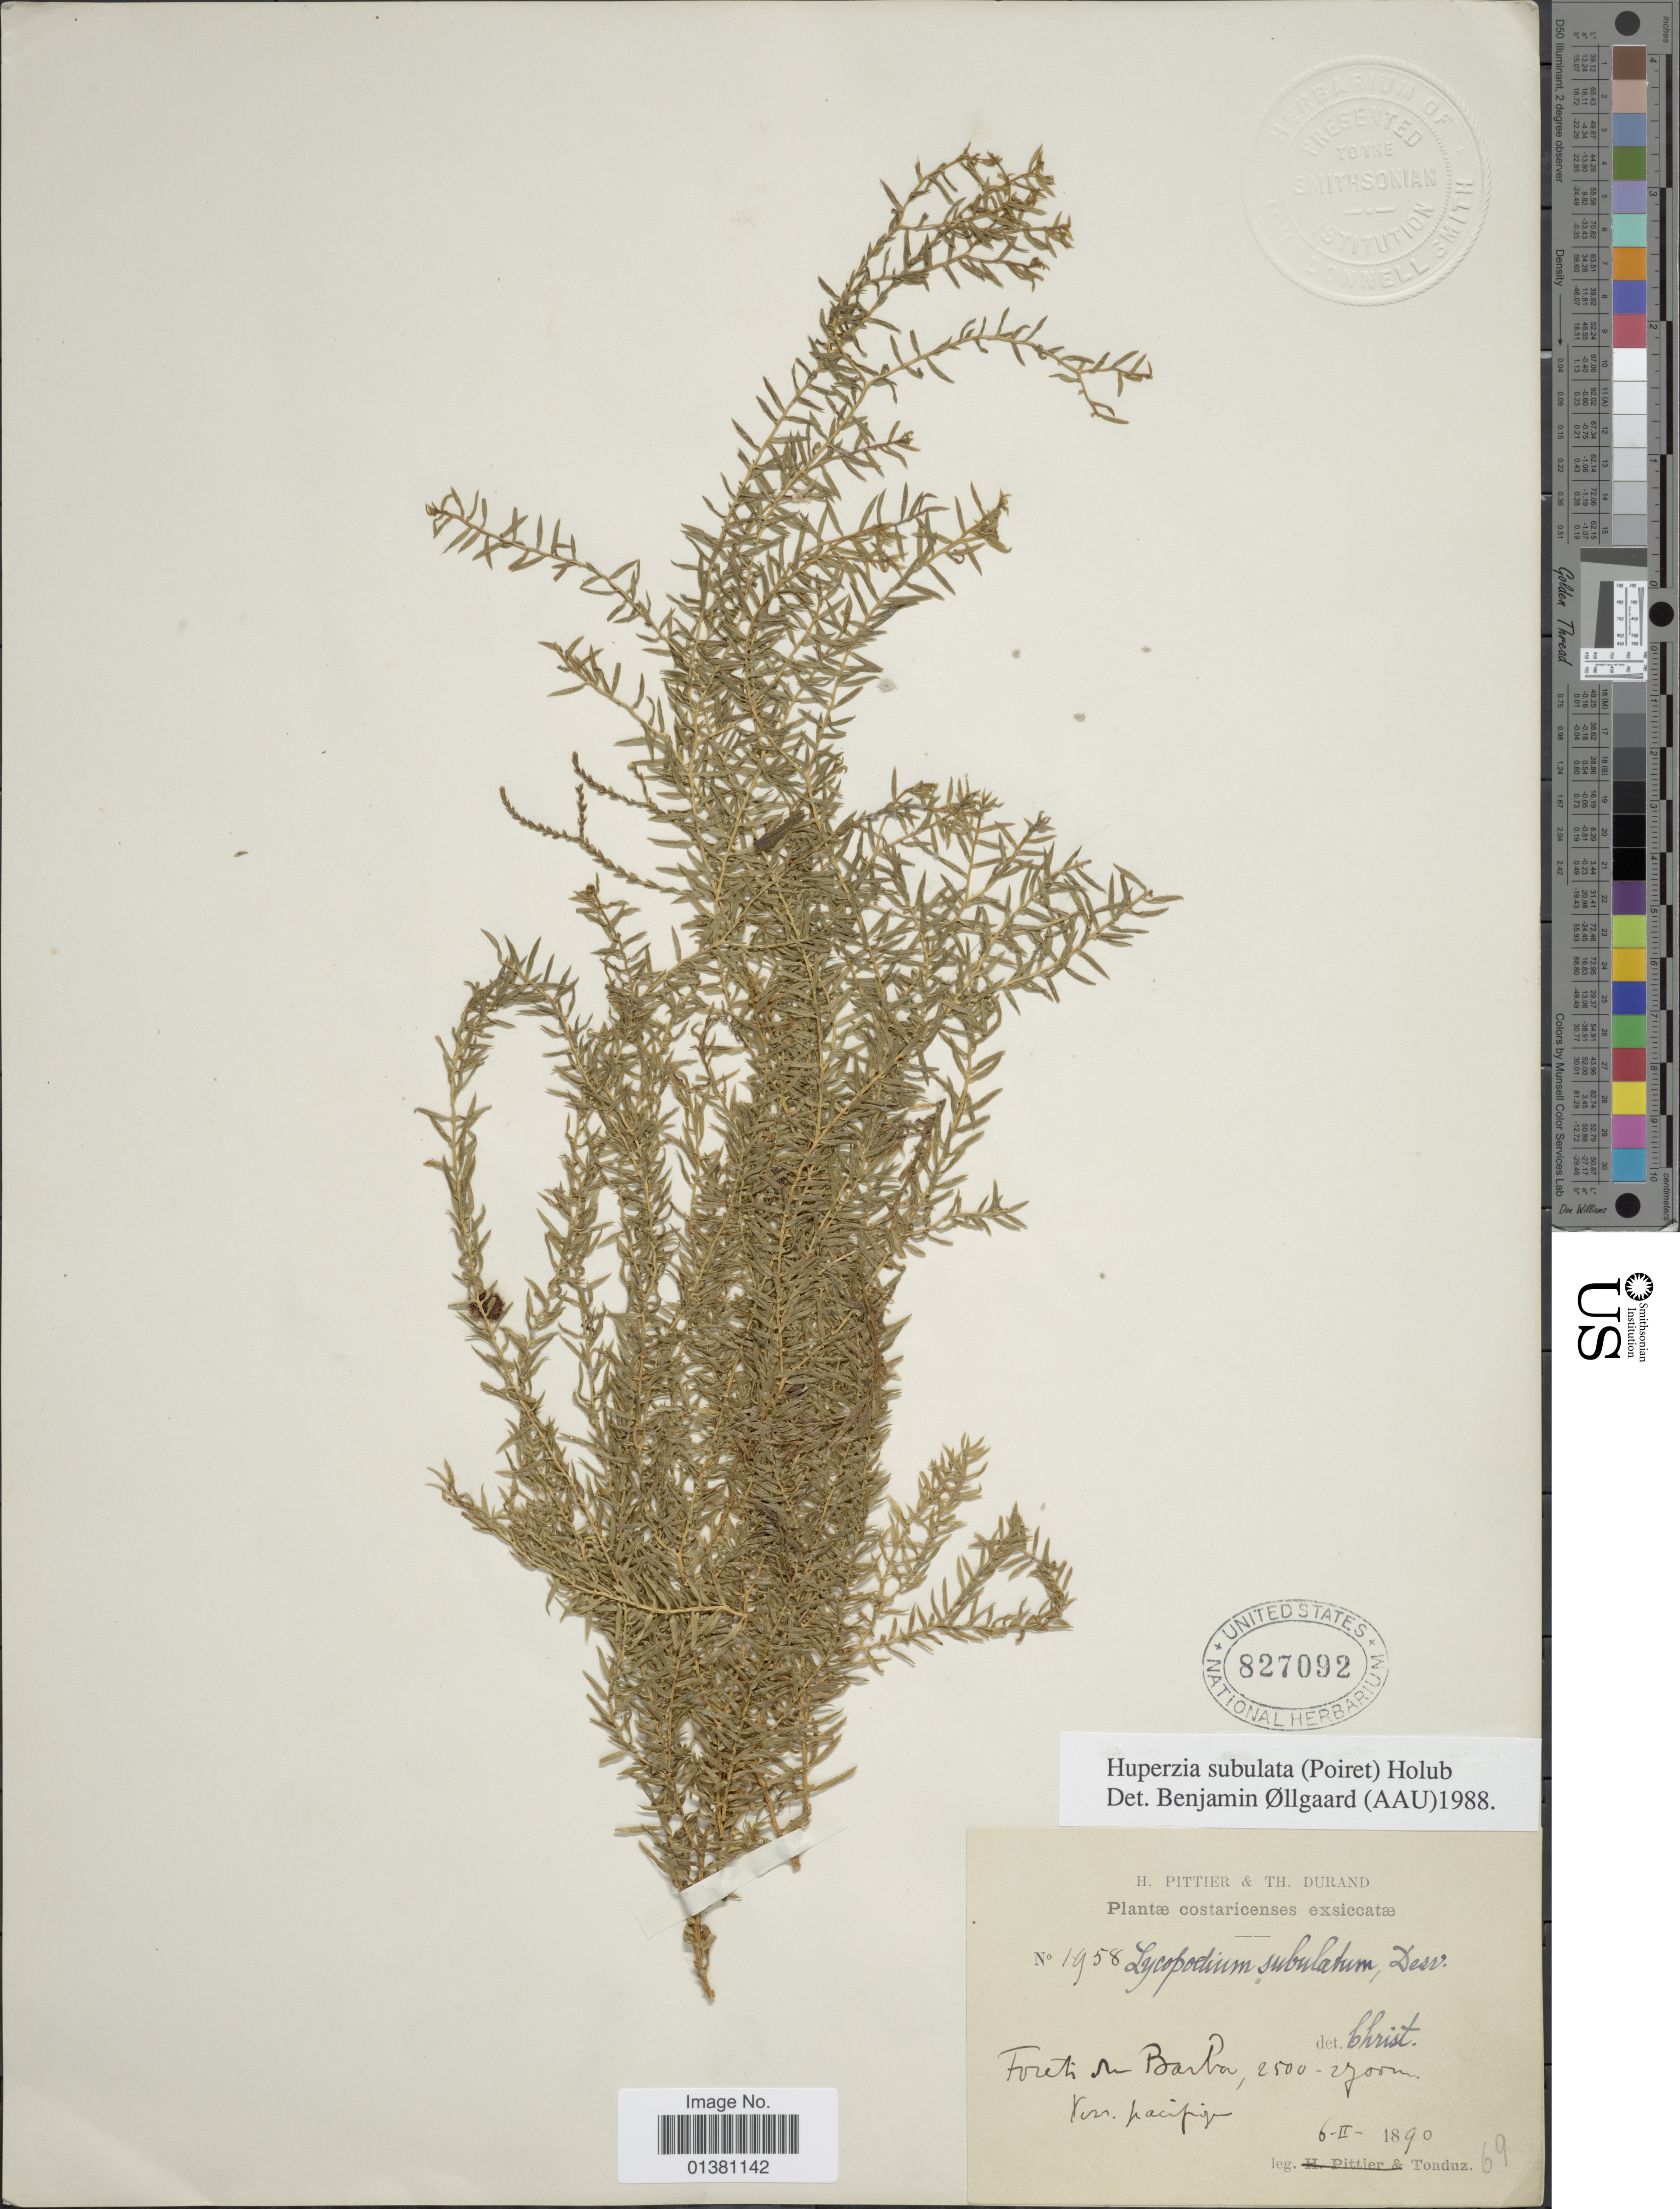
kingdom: Plantae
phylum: Tracheophyta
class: Lycopodiopsida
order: Lycopodiales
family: Lycopodiaceae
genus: Phlegmariurus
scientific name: Phlegmariurus subulatus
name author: (Desv. ex Poir.) B. Øllg.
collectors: A. Tonduz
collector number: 1958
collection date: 1890-02-06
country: Costa Rica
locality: Forest du Barba.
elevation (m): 2500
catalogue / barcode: US 827092